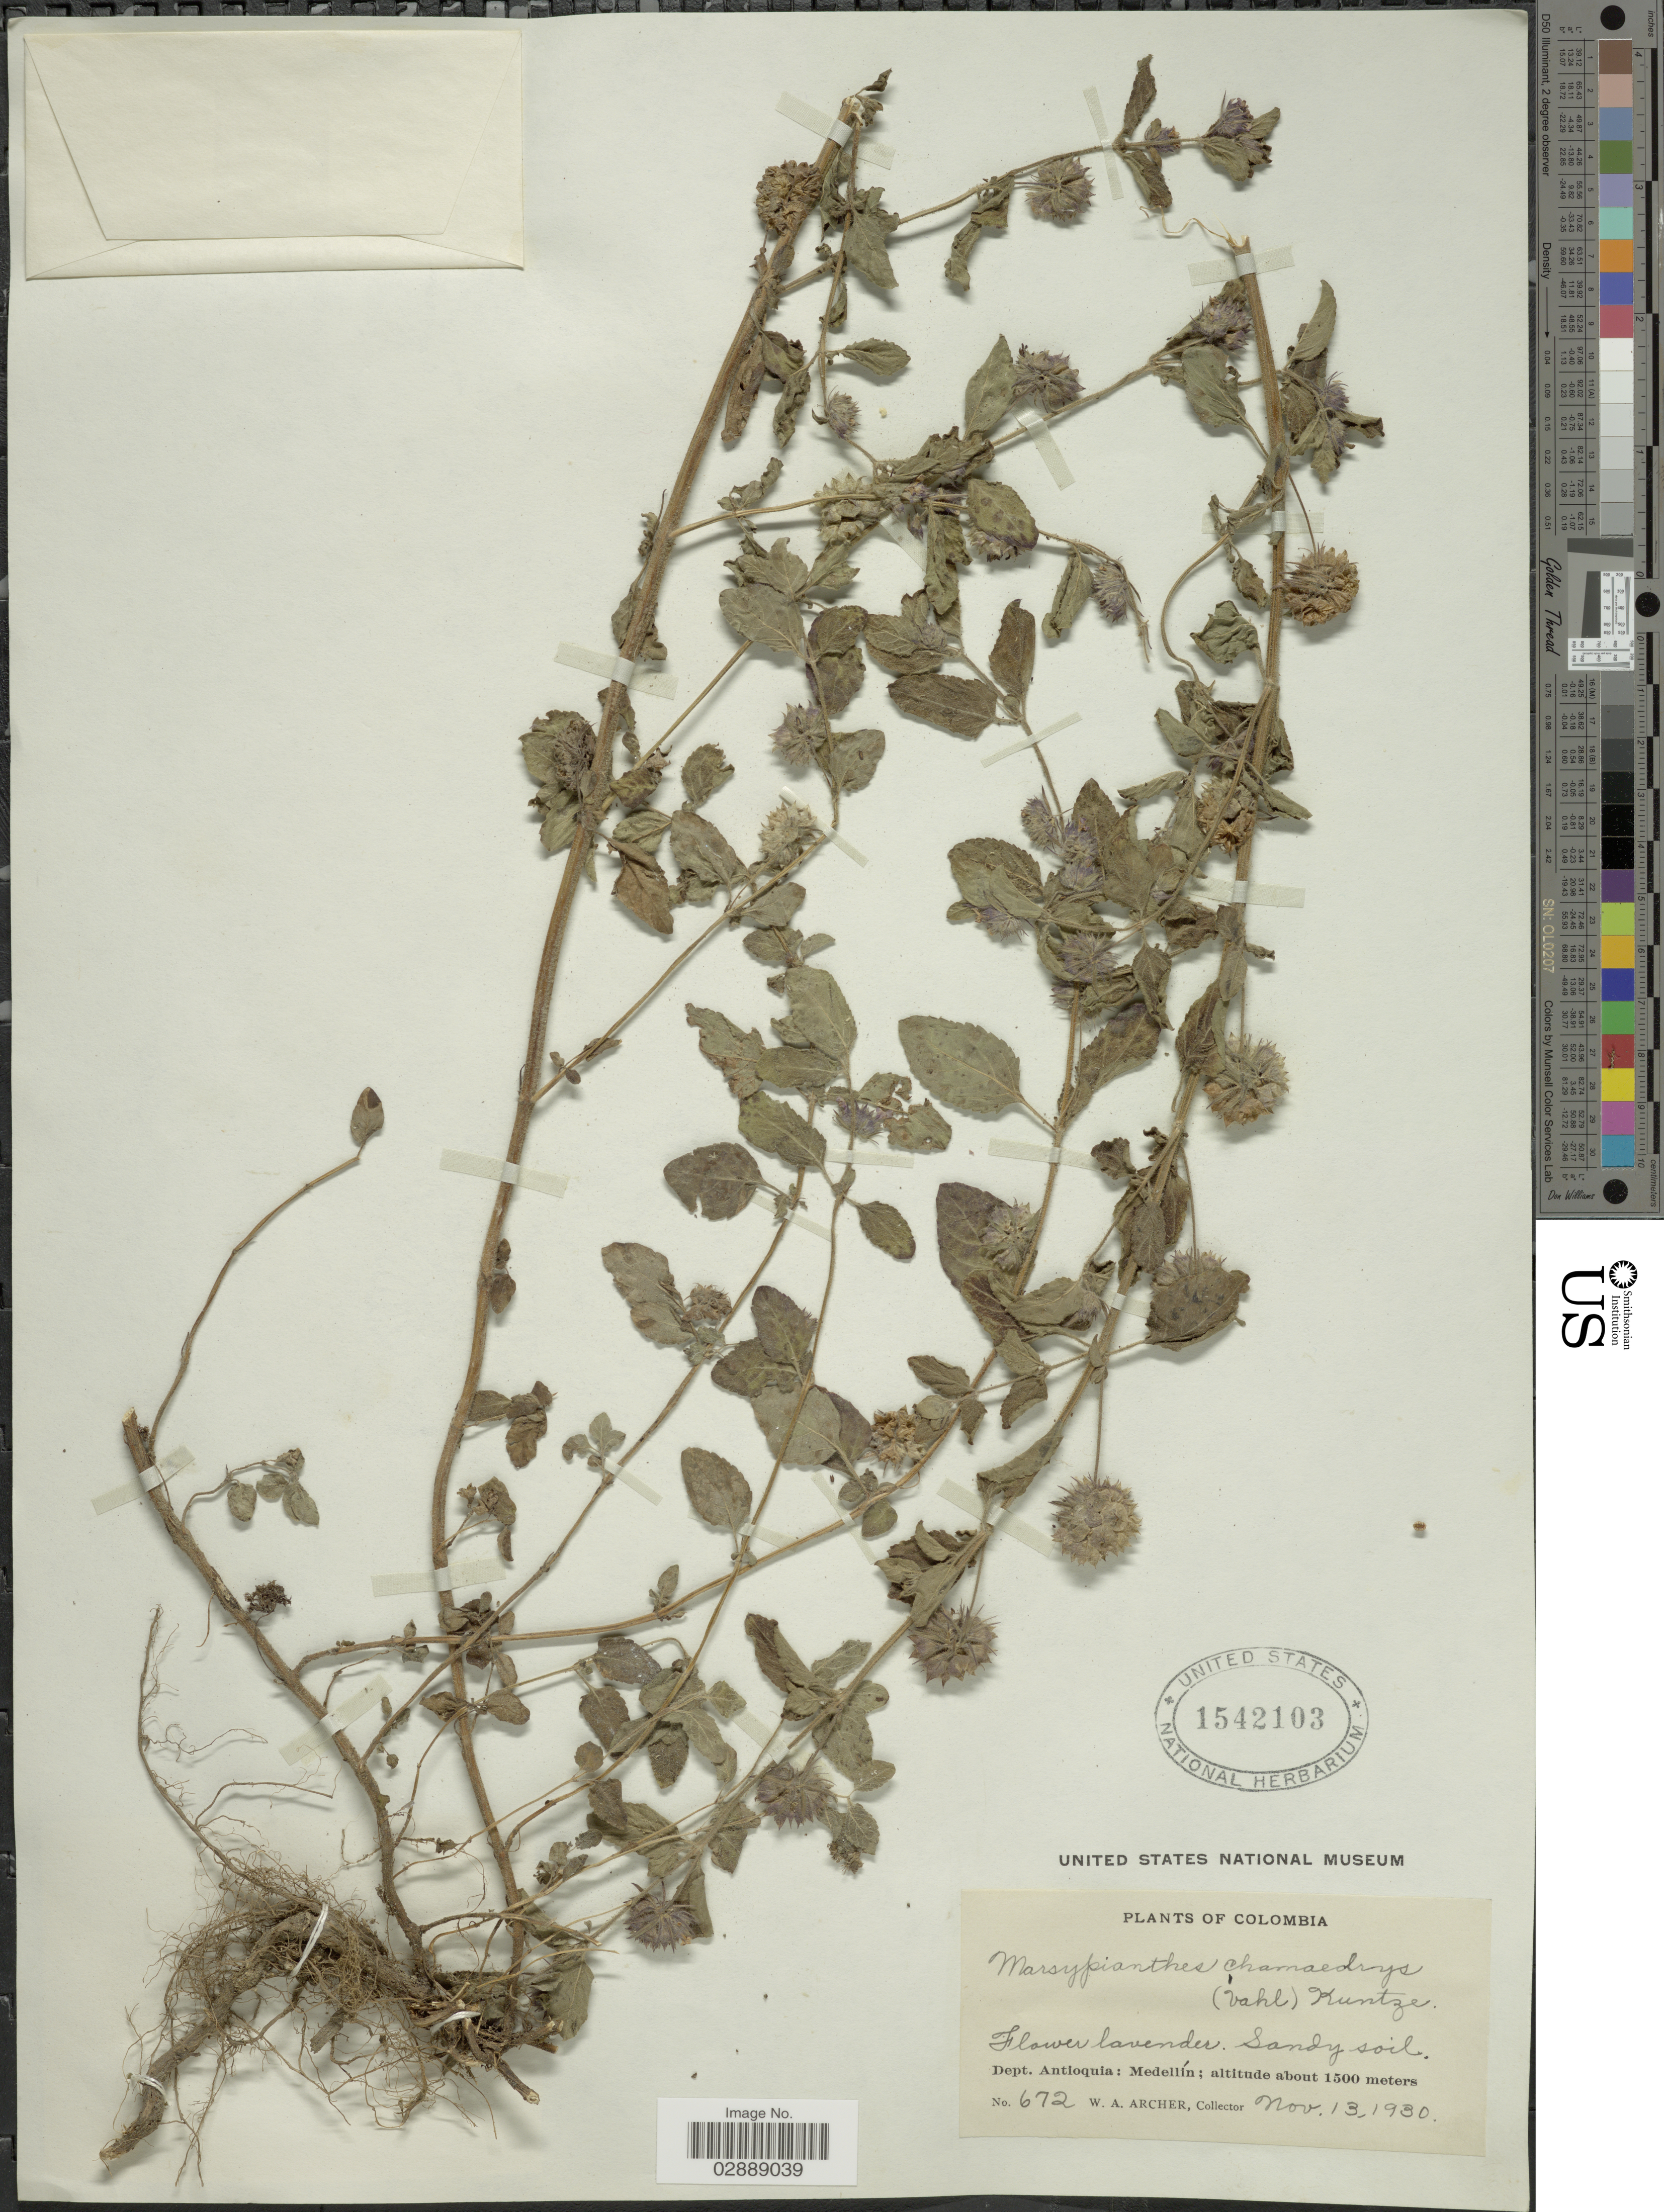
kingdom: Plantae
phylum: Tracheophyta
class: Magnoliopsida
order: Lamiales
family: Lamiaceae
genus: Marsypianthes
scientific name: Marsypianthes chamaedrys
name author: (Vahl) Kuntze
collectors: W. Archer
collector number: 672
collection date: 1930-11-13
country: Colombia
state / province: Antioquia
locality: Dept. Antioquia: Medellín.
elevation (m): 1500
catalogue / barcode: US 1542103